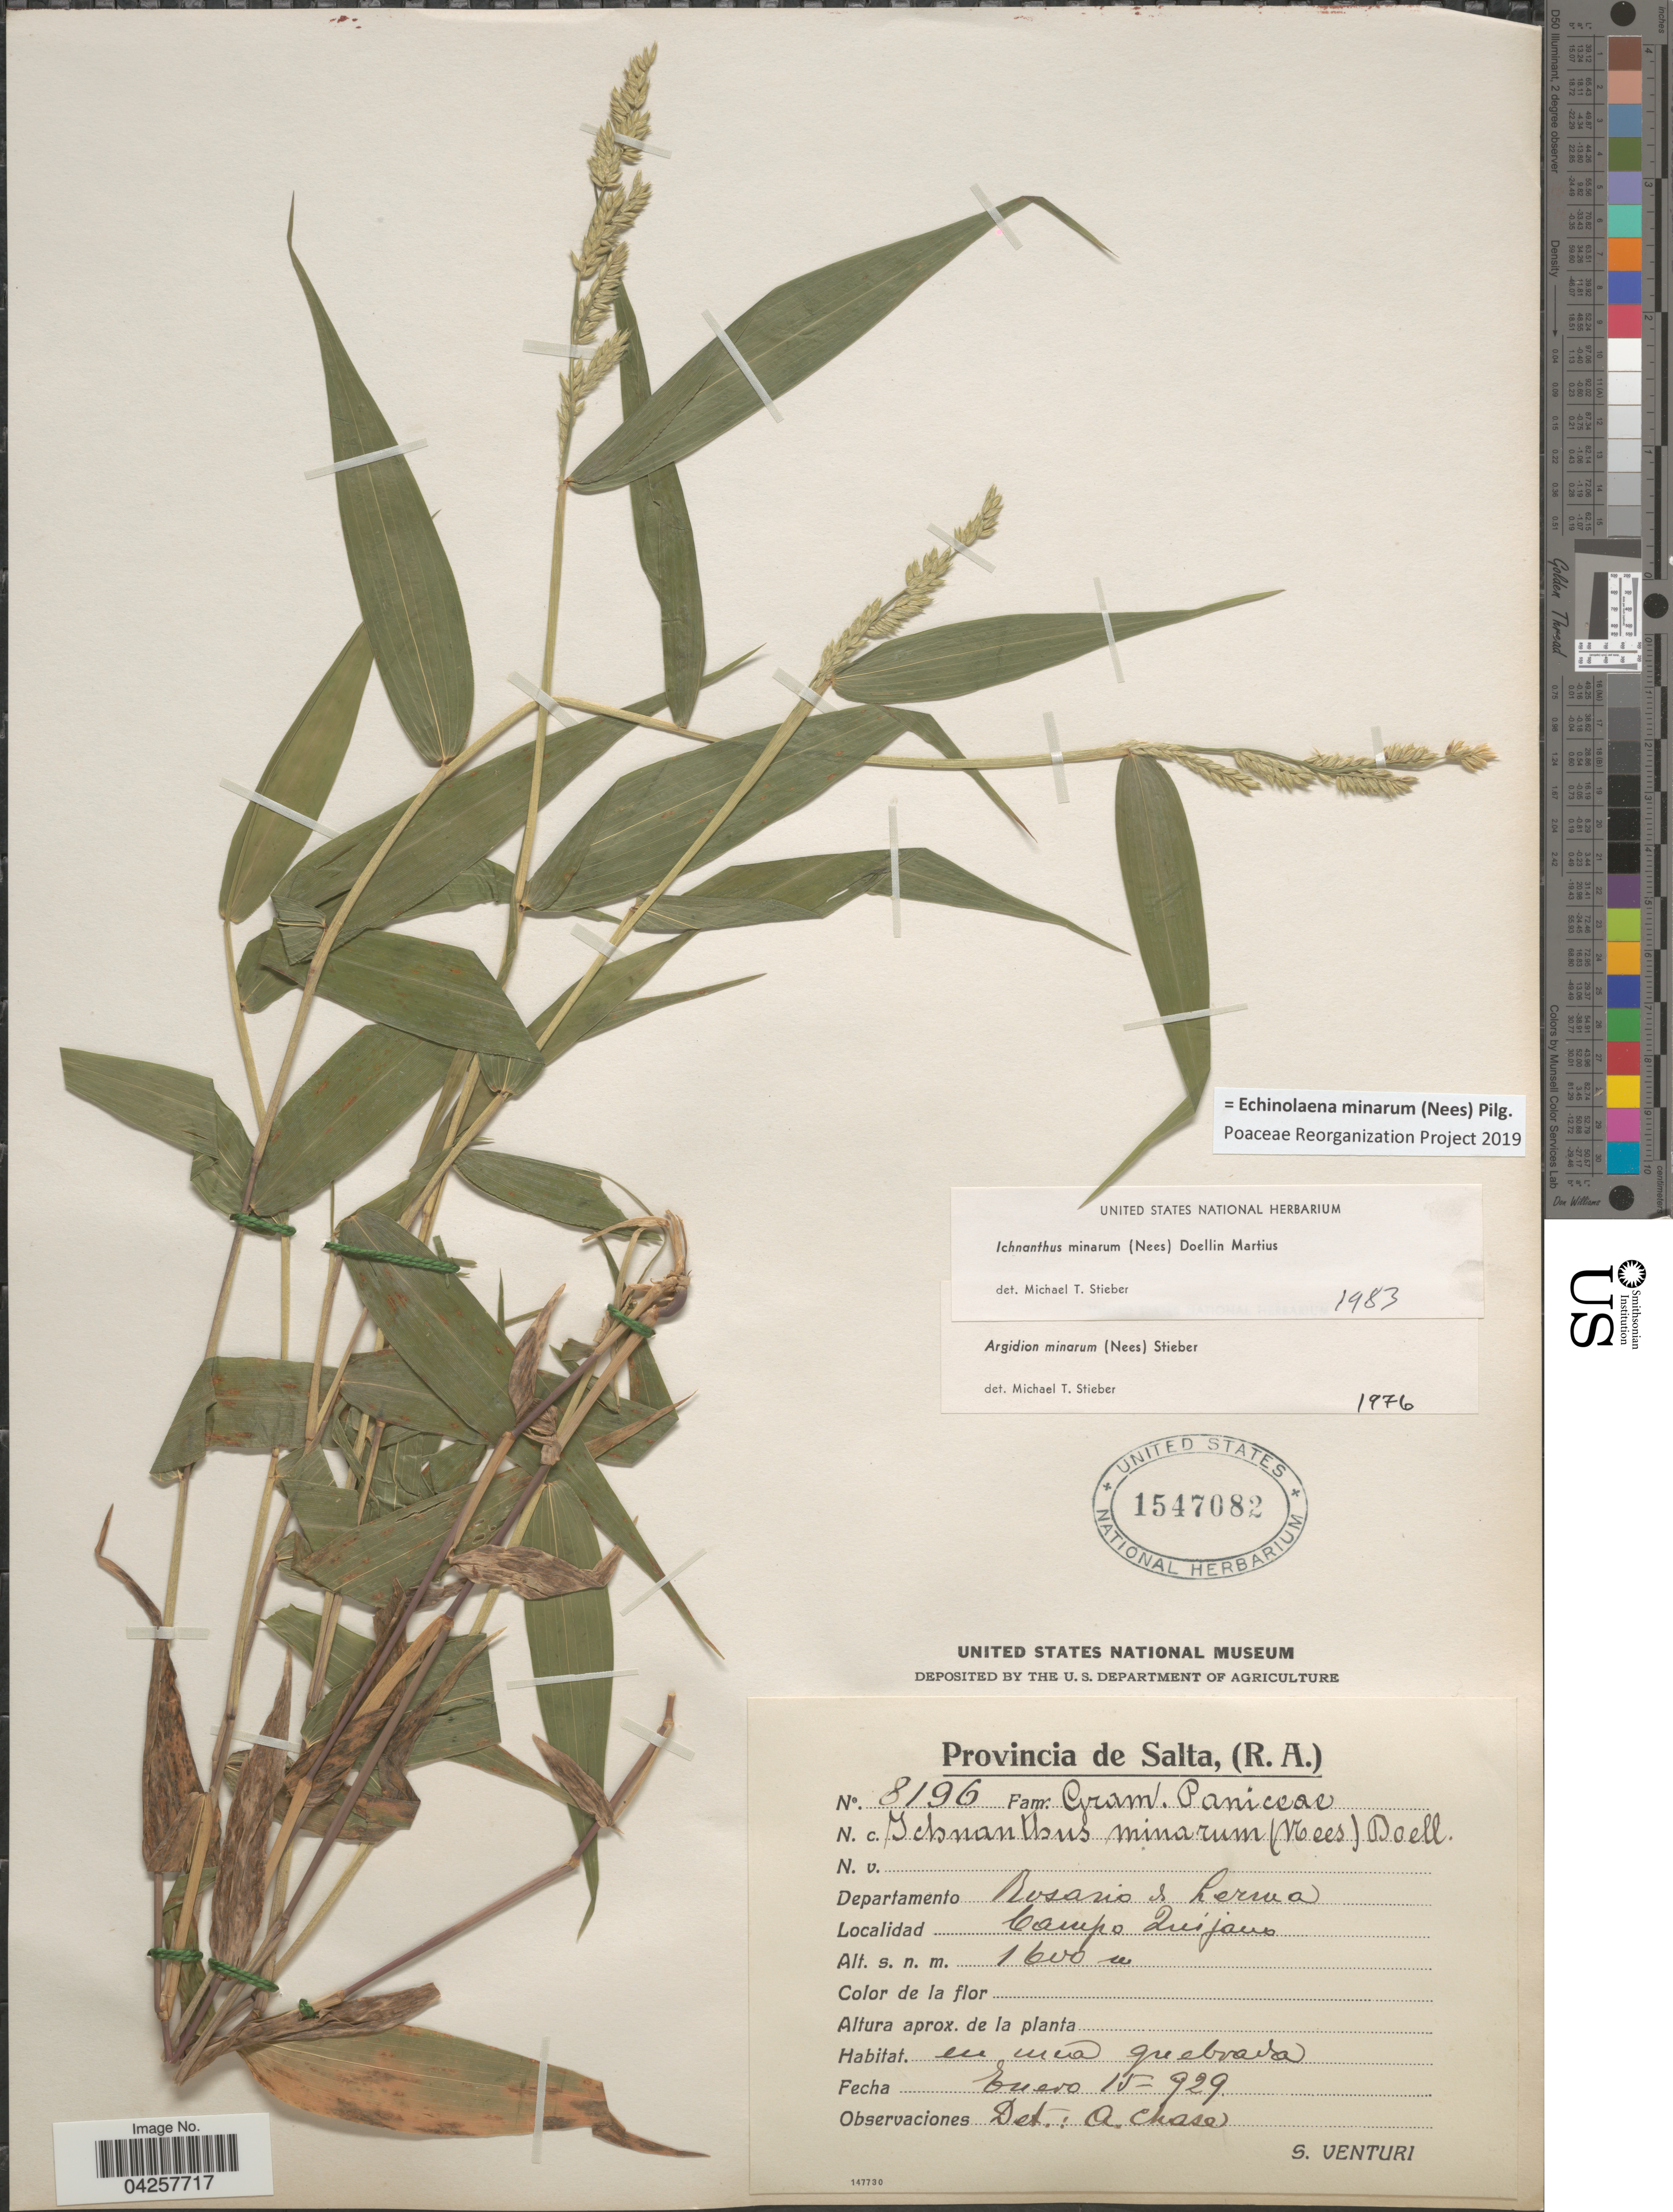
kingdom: Plantae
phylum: Tracheophyta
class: Liliopsida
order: Poales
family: Poaceae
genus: Echinolaena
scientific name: Echinolaena minarum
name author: (Nees) Pilg.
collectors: S. Venturi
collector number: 8196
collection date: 1929-01-15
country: Argentina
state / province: Salta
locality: Departamento Rosario do Lerma. Campo Quijano.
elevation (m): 1600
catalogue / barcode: US 1547082